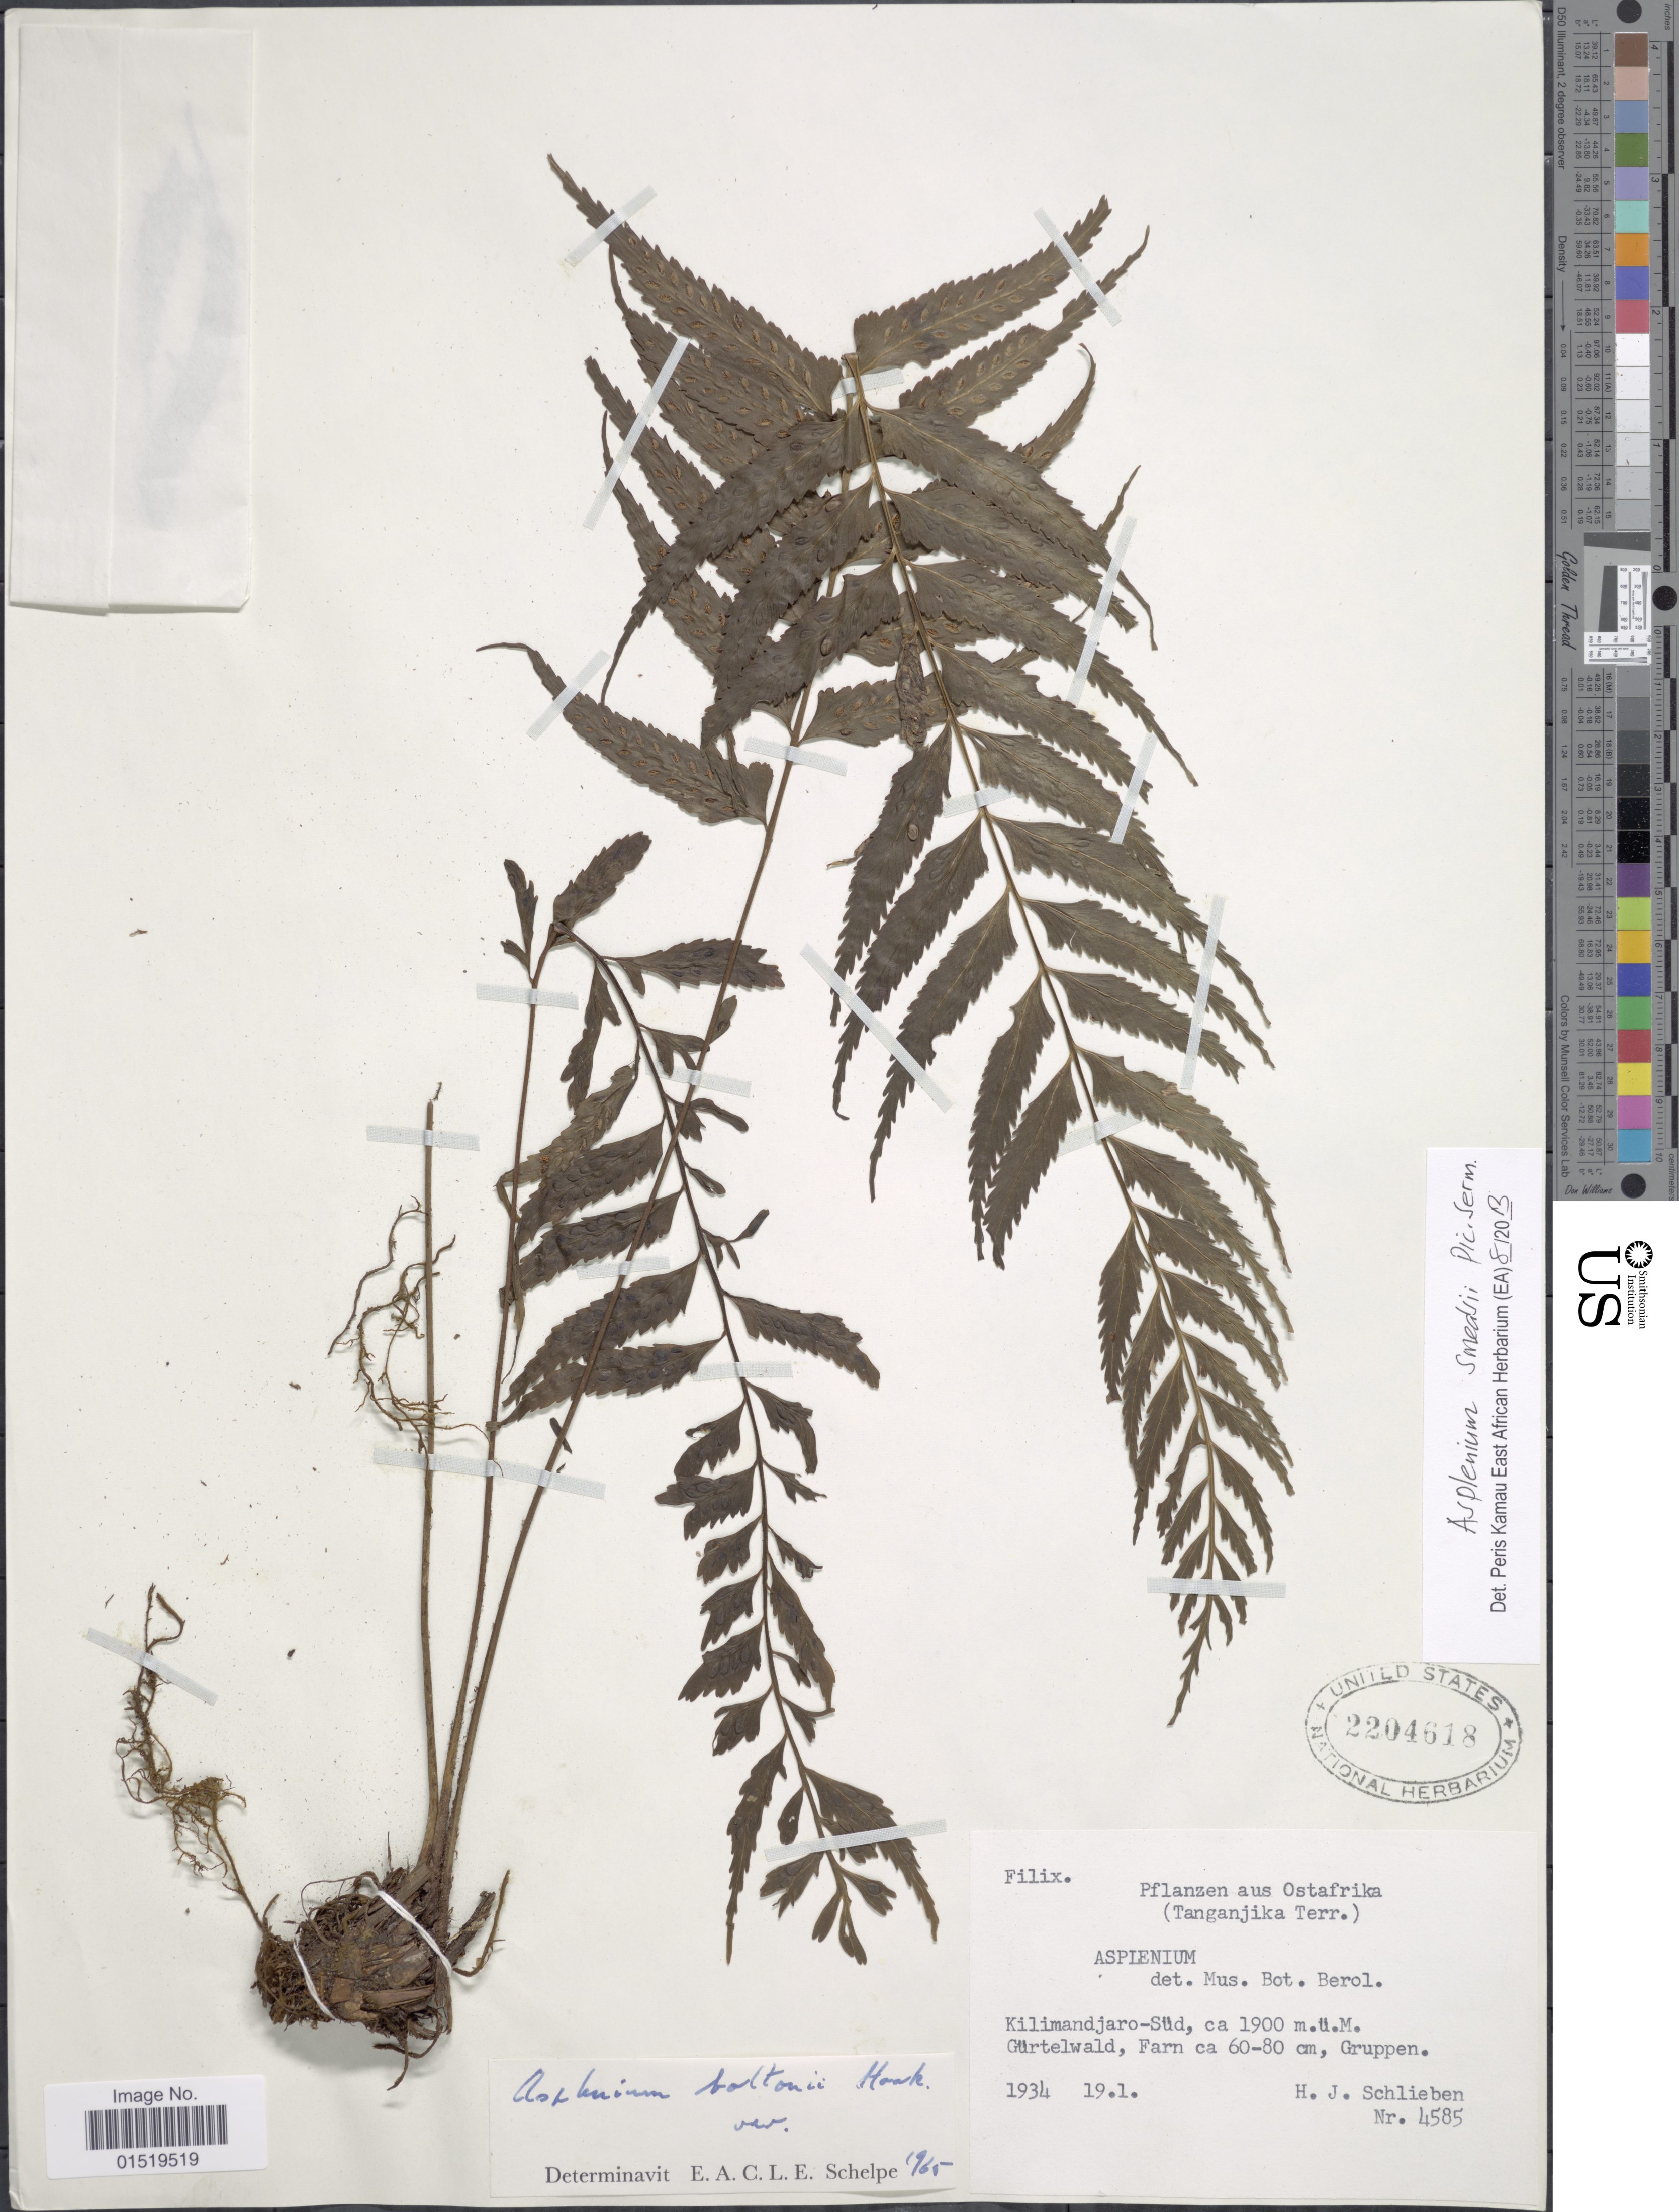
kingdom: Plantae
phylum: Tracheophyta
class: Polypodiopsida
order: Polypodiales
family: Aspleniaceae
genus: Asplenium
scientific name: Asplenium smedsii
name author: Pic. Serm.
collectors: H. J. Schlieben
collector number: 4585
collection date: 1934-01-19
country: Tanzania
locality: Aus Ostafrika (Tanganjika Terr.). Kilimandjaro-Süd, Gürtelwald.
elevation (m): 1900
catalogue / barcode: US 2204618